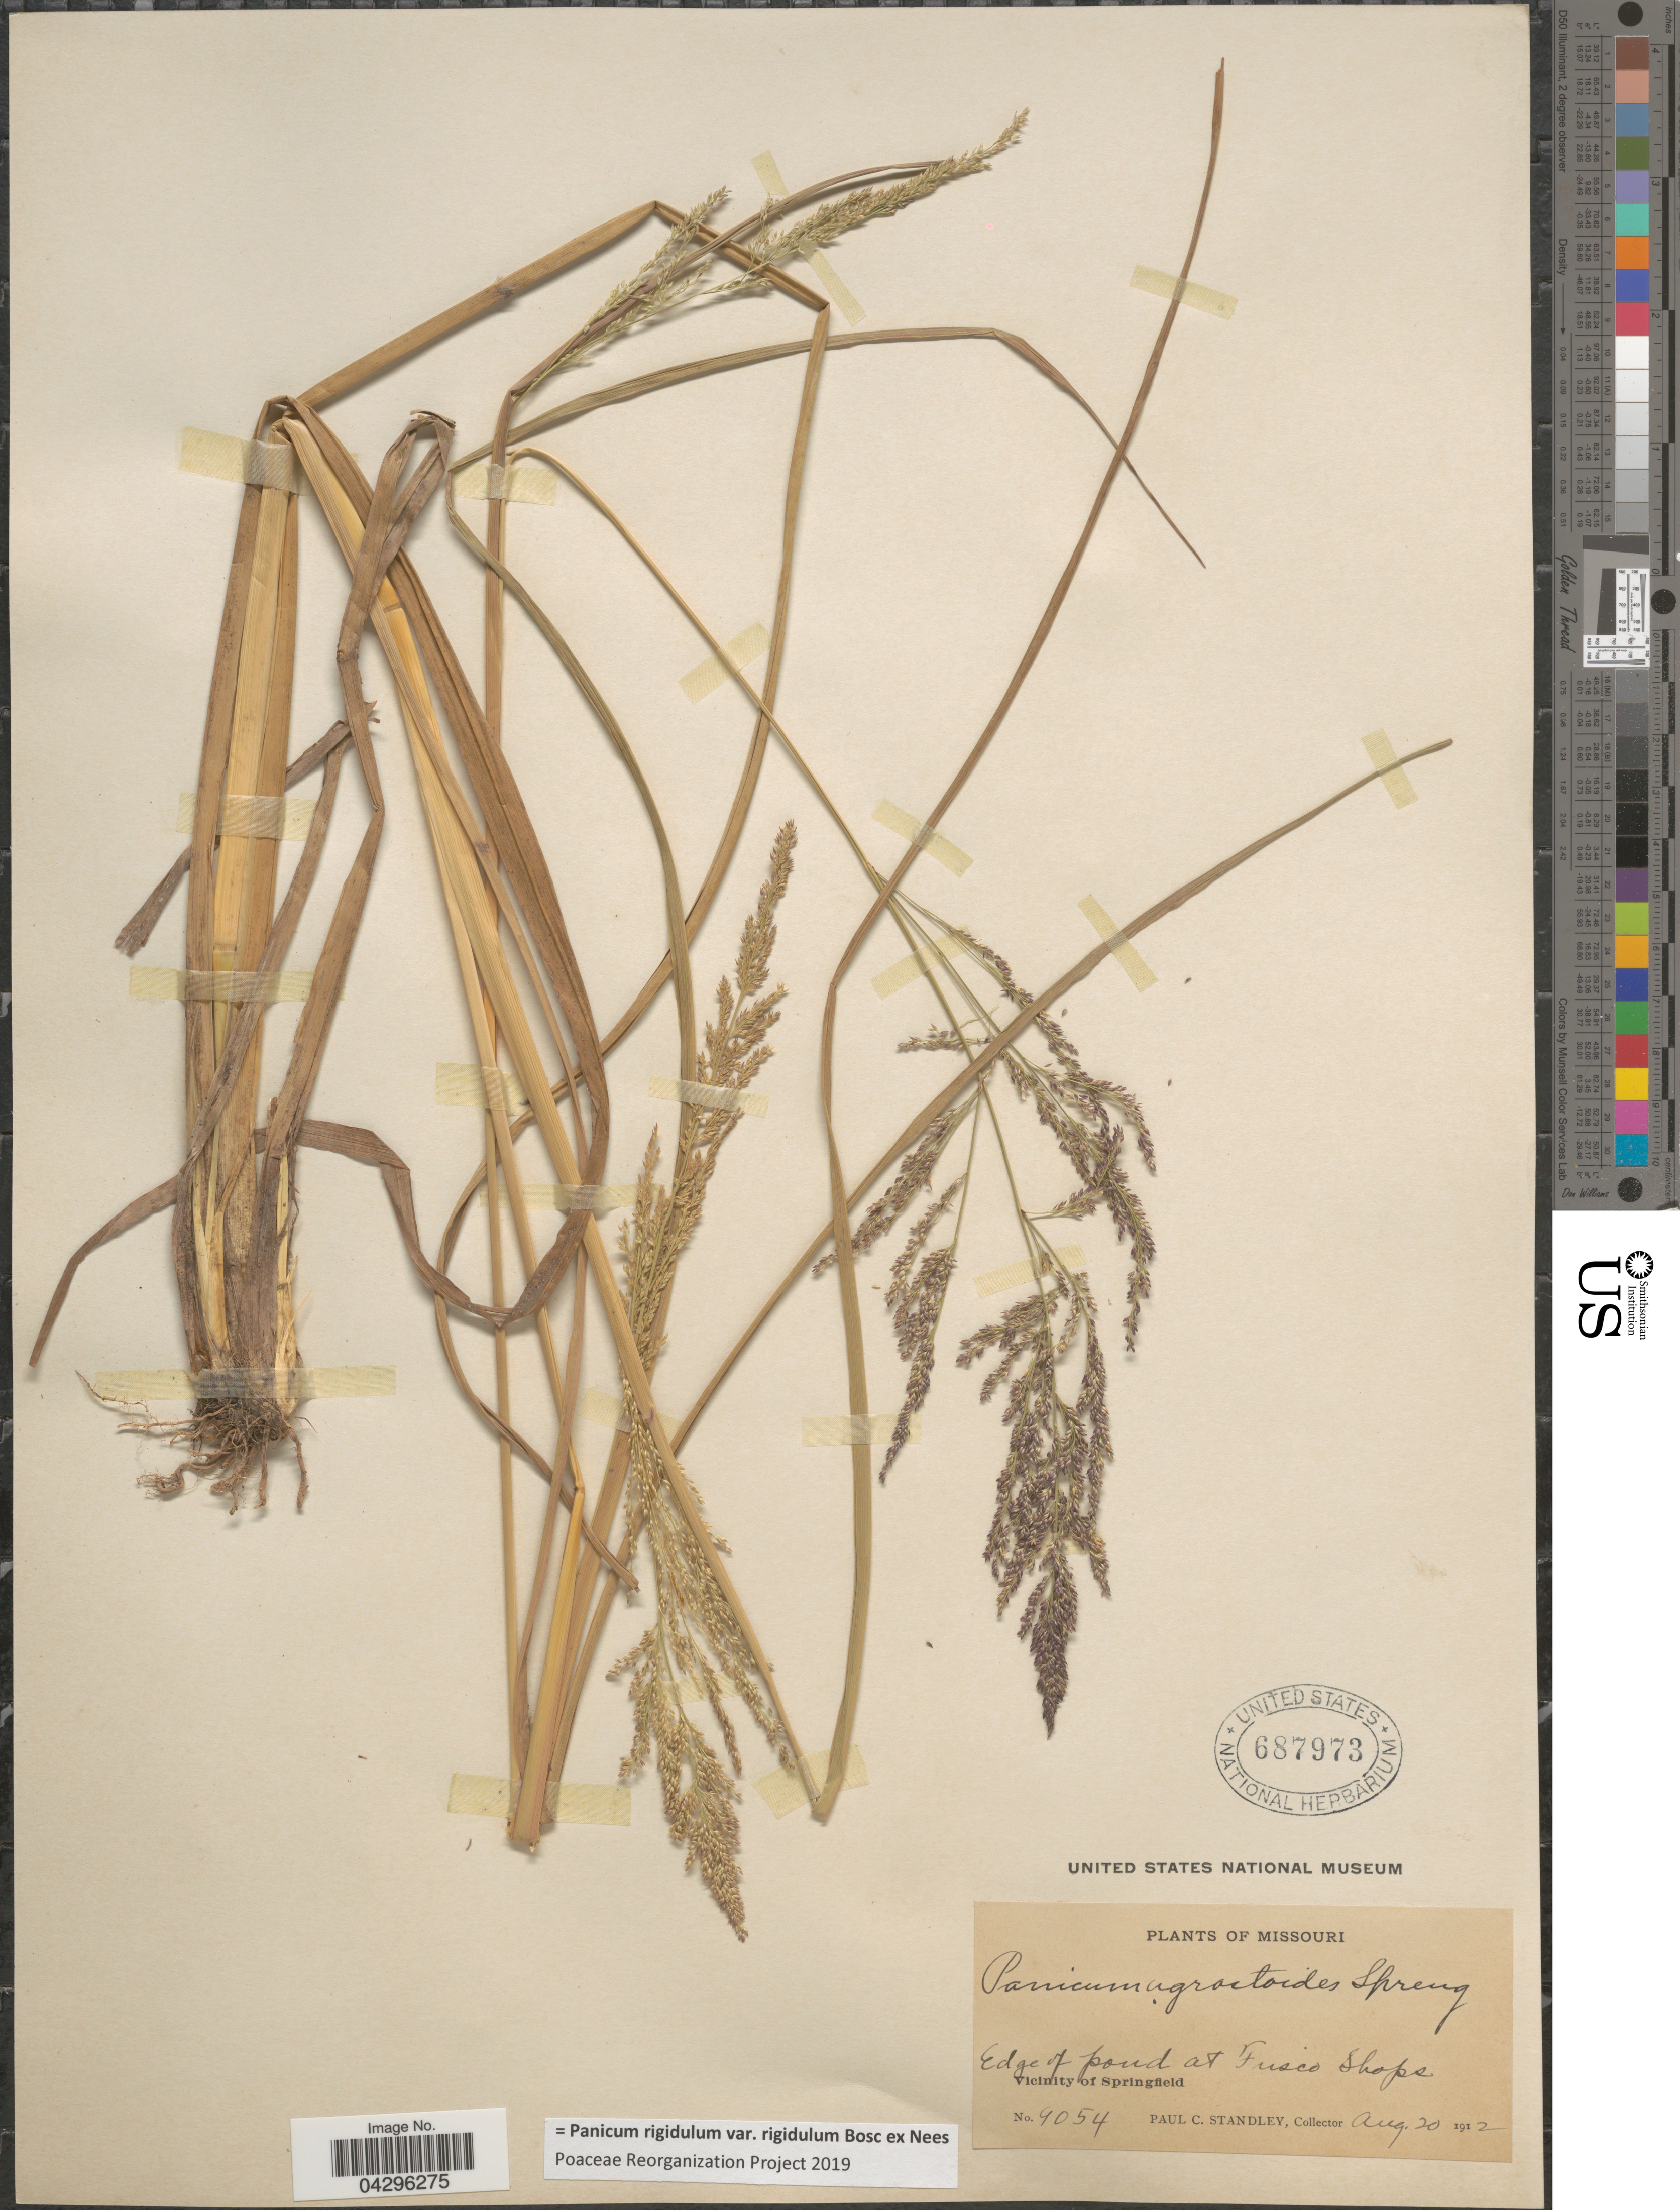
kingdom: Plantae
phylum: Tracheophyta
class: Liliopsida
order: Poales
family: Poaceae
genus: Panicum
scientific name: Panicum rigidulum var. rigidulum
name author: Bosc ex Nees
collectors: P. C. Standley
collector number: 9054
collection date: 1912-08-20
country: United States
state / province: Missouri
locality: Edge of pond at Tusco Shops. Vicinity of Springfield.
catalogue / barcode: US 687973